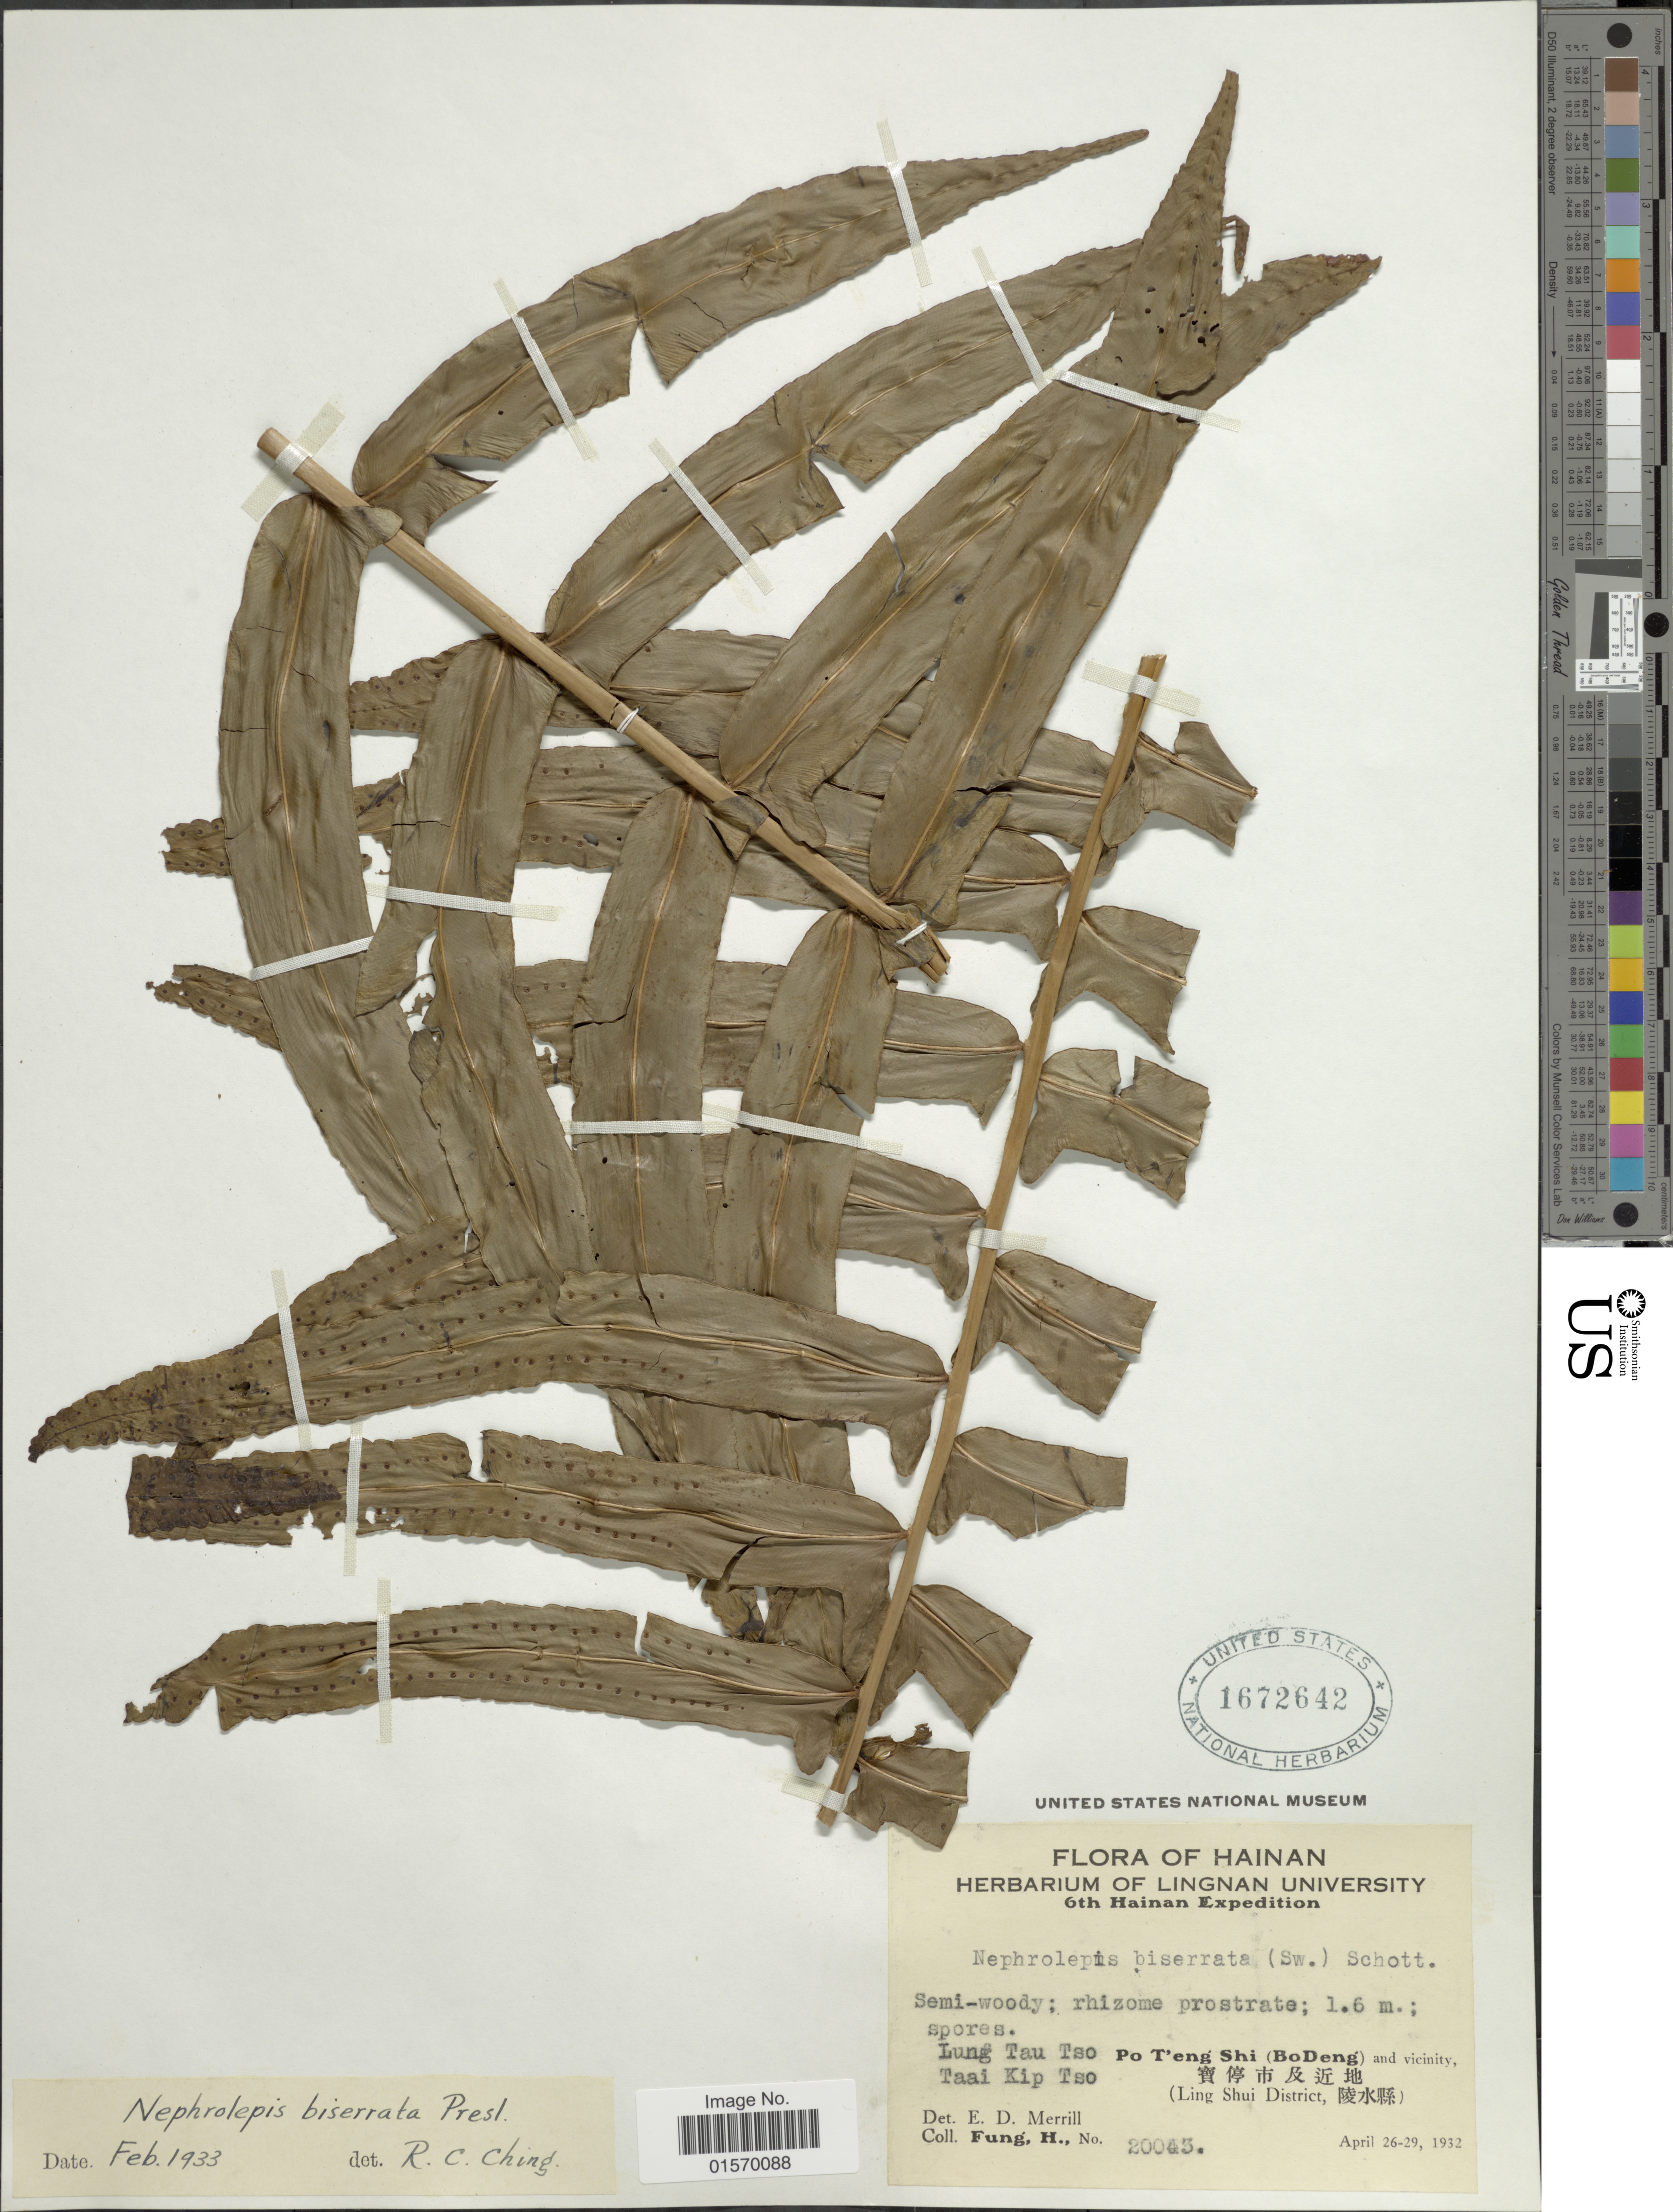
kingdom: Plantae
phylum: Tracheophyta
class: Polypodiopsida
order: Polypodiales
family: Nephrolepidaceae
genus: Nephrolepis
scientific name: Nephrolepis biserrata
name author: (Sw.) Schott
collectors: H. Fung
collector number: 20043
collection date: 1932-04-26/1932-04-29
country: China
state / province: Hainan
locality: Lung Tau Tso. Taai Kip Tso. Po T'eng Shi (BoDeng) and vicinity, (Ling Shui District)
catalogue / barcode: US 1672642